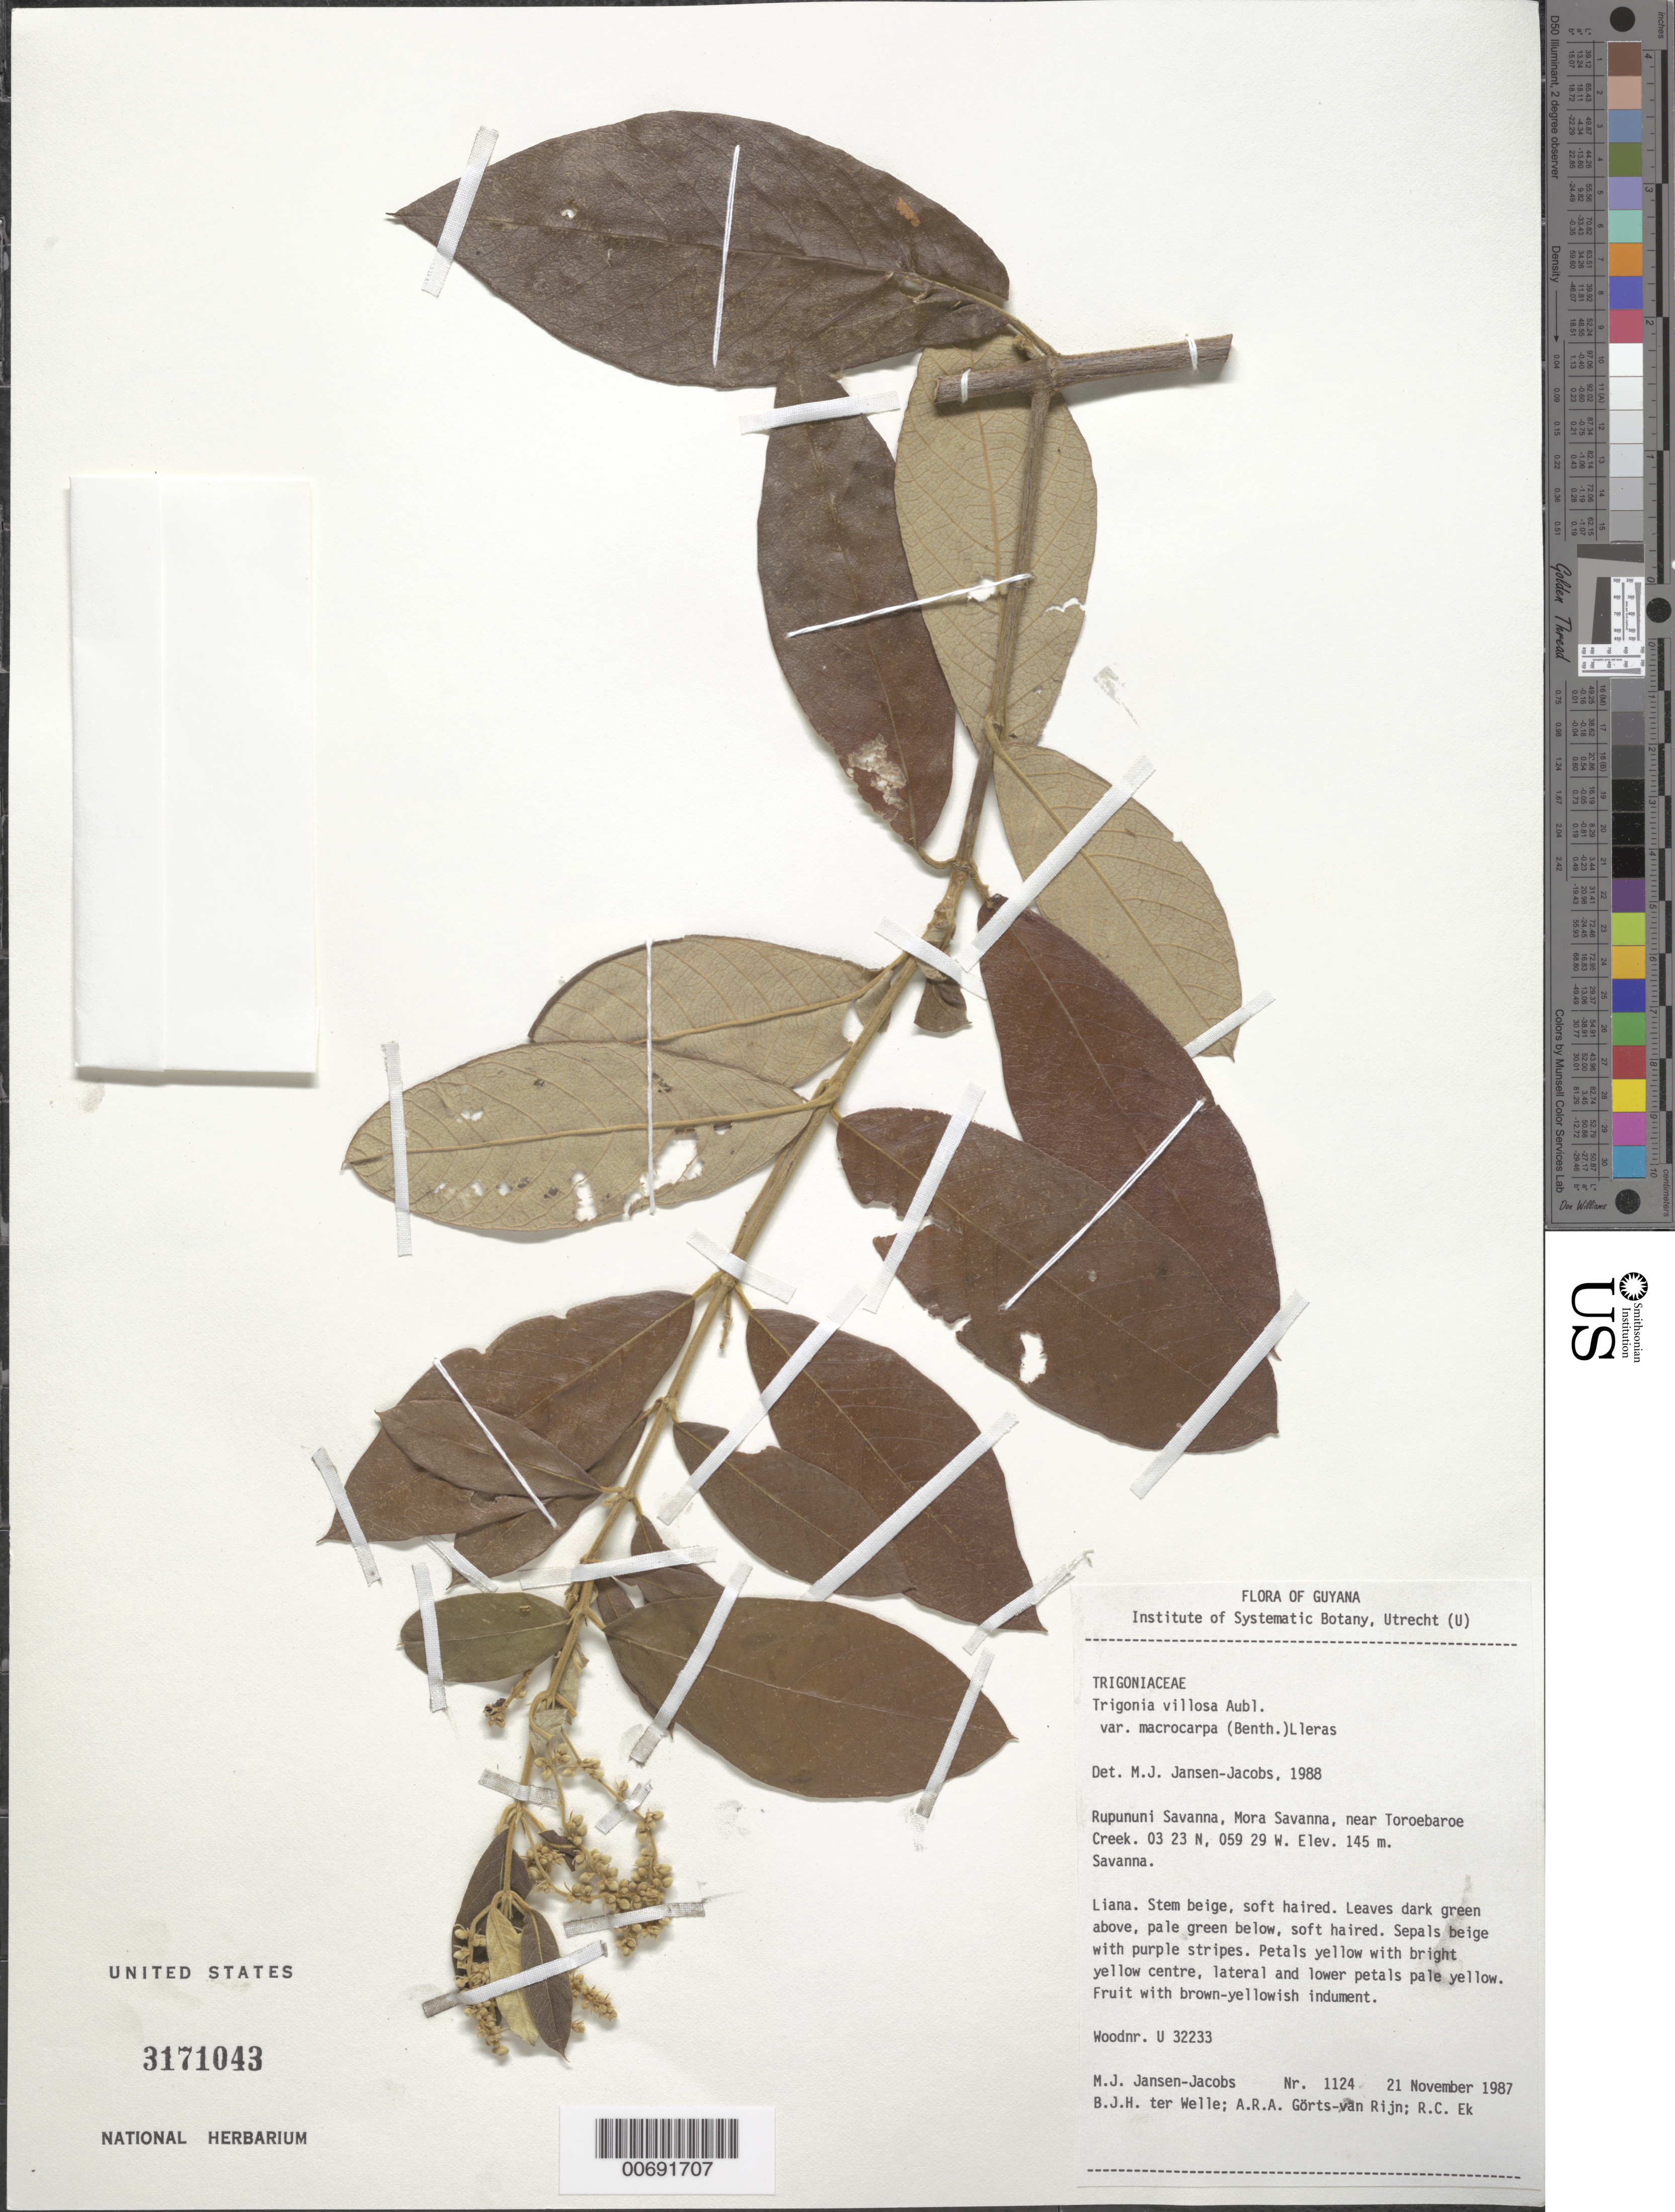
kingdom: Plantae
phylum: Tracheophyta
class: Magnoliopsida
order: Malpighiales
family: Trigoniaceae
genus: Trigonia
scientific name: Trigonia villosa var. macrocarpa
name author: (Benth.) Lleras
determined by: Jansen-Jacobs, M. J., (U), Nationaal Herbarium Nederland, Utrecht University branch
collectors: M. J. Jansen-Jacobs, B. Welle, A. .R. A. Görts-van Rijn & R. C. Ek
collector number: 1124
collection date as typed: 21-Nov-87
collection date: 1987-11-21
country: Guyana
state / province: U. Takutu-U. Essequibo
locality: Rupununi Savanna, Mora Savanna, near Toroebaroe Creek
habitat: Savanna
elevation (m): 145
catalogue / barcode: US 3171043